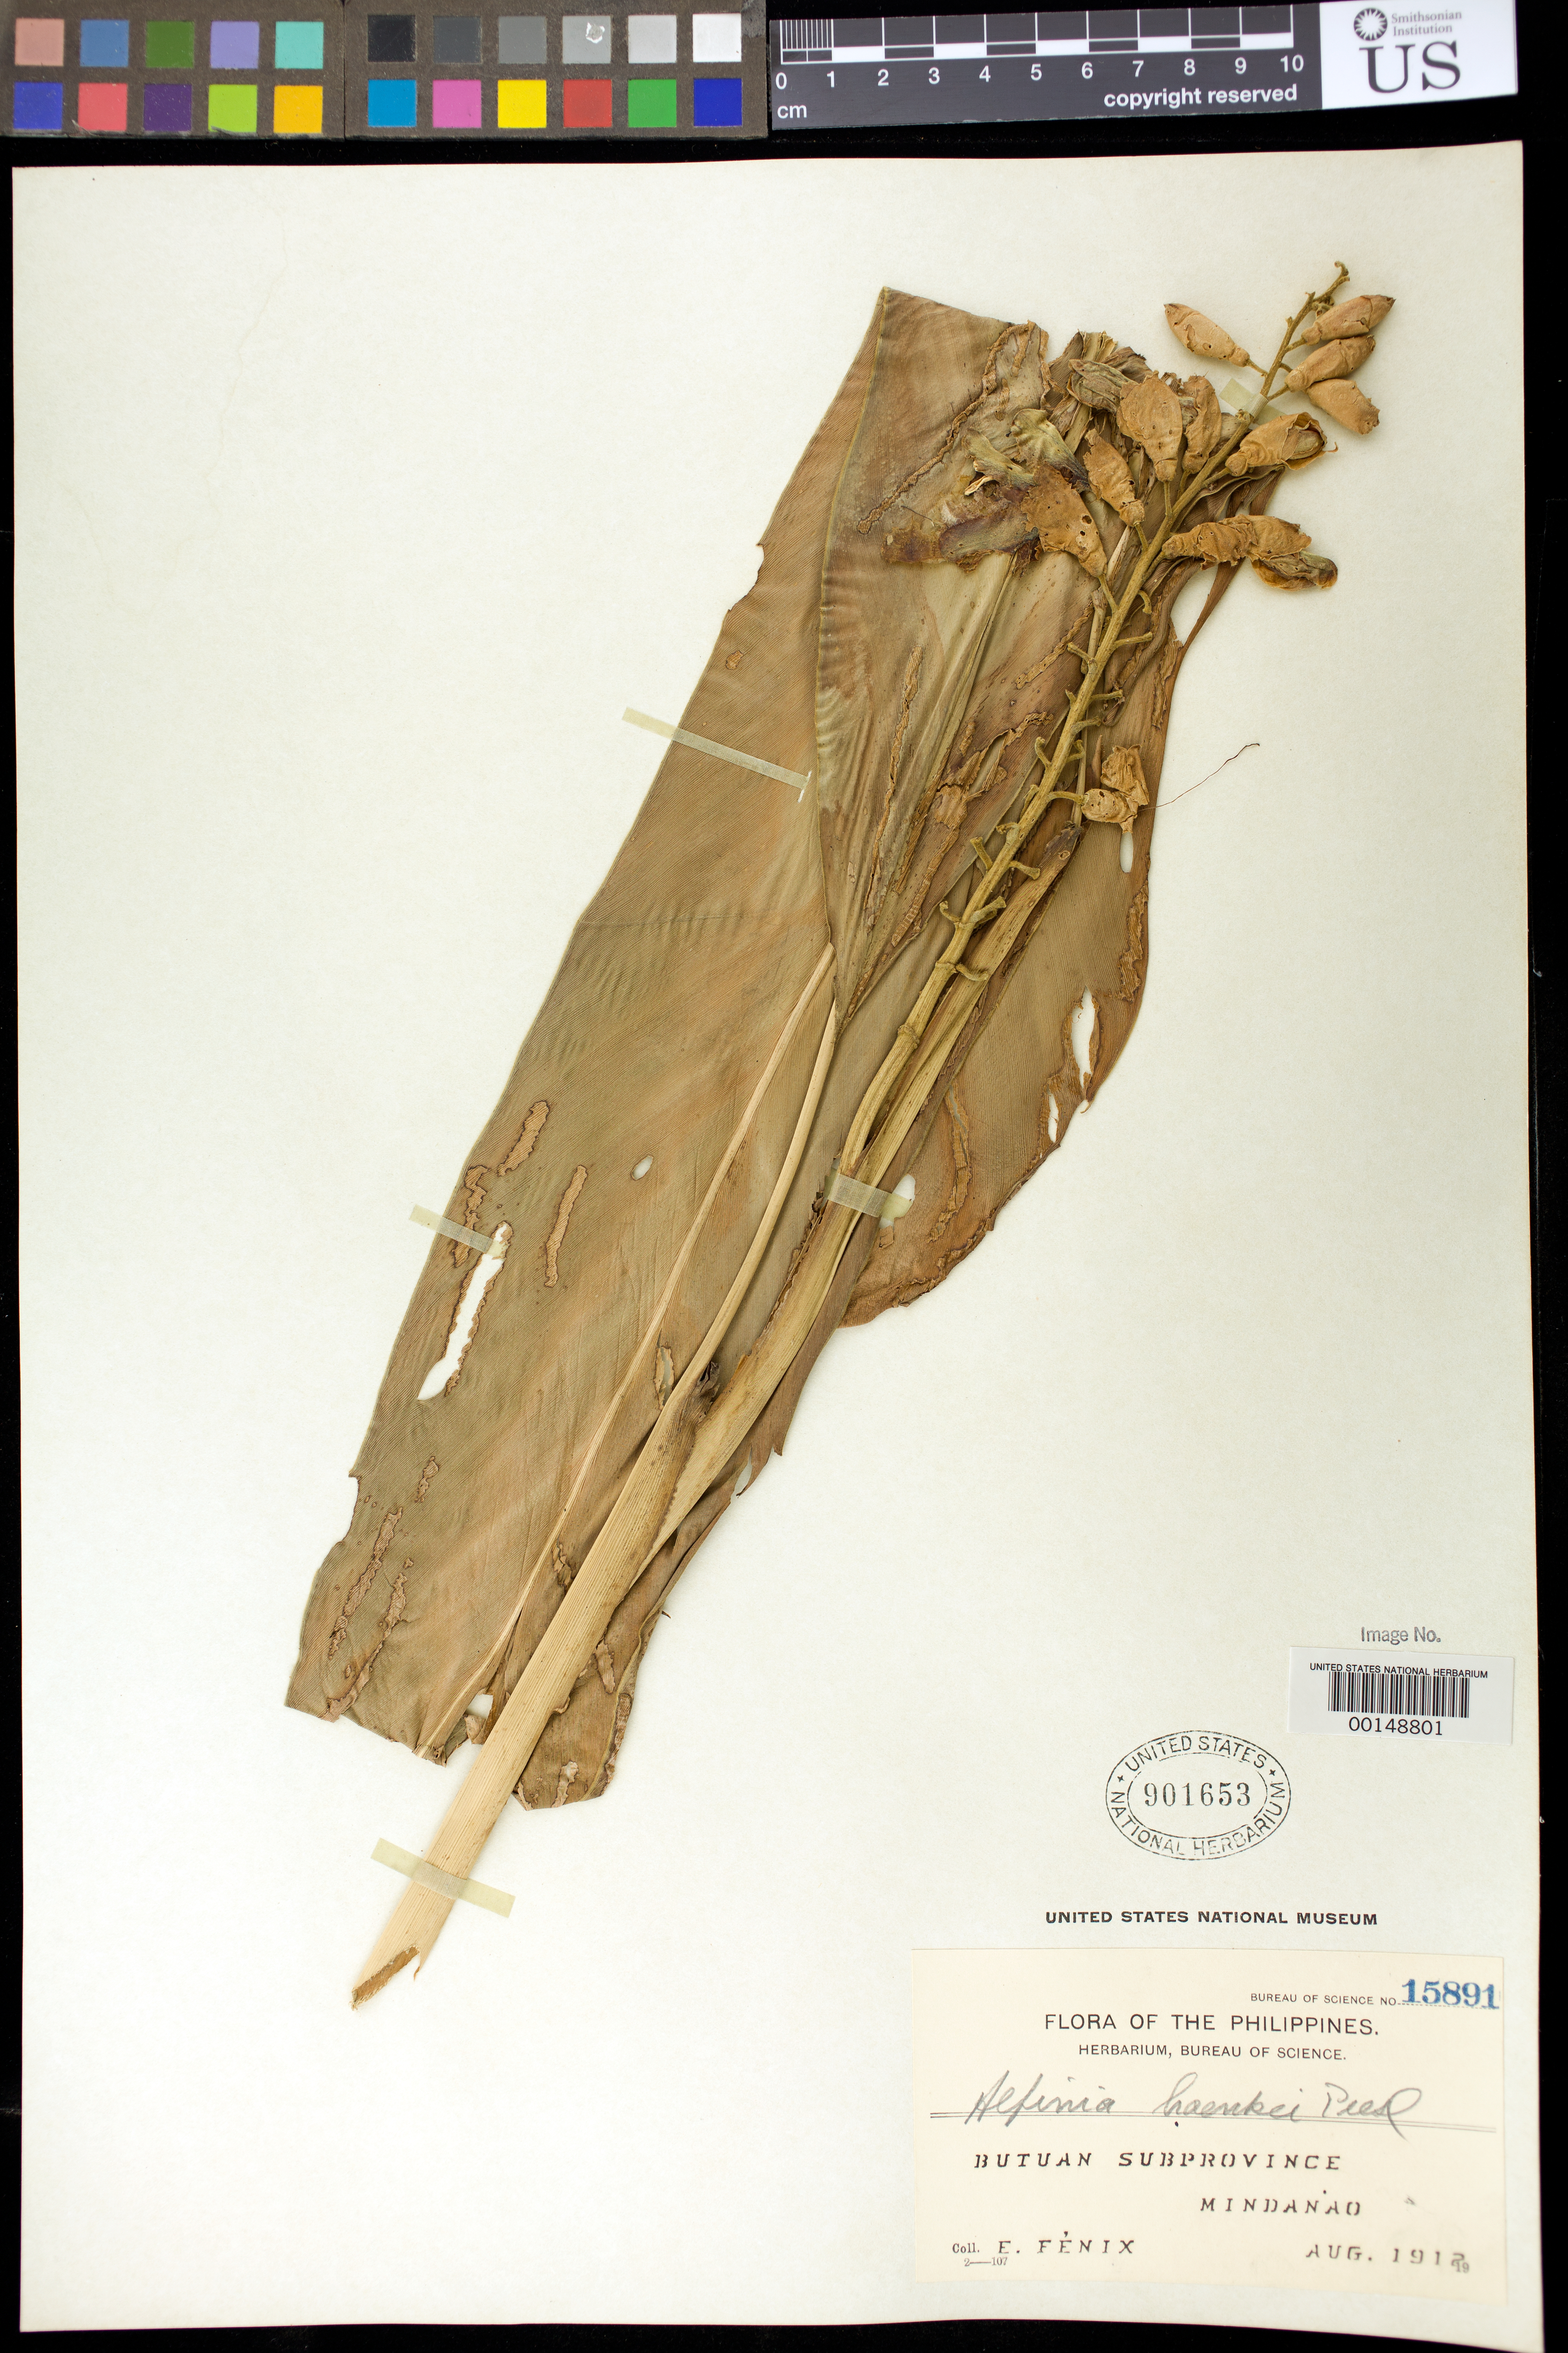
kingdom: Plantae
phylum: Tracheophyta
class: Liliopsida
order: Zingiberales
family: Zingiberaceae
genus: Alpinia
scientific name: Alpinia haenkei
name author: C. Presl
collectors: E. Fenix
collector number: Bur. Sci. 15891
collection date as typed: Aug 1912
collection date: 1912-08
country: Philippines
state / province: Caraga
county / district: Agusan del Norte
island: Mindanao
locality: Butuan subprovince [= Butuan City (province)]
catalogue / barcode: US 901653